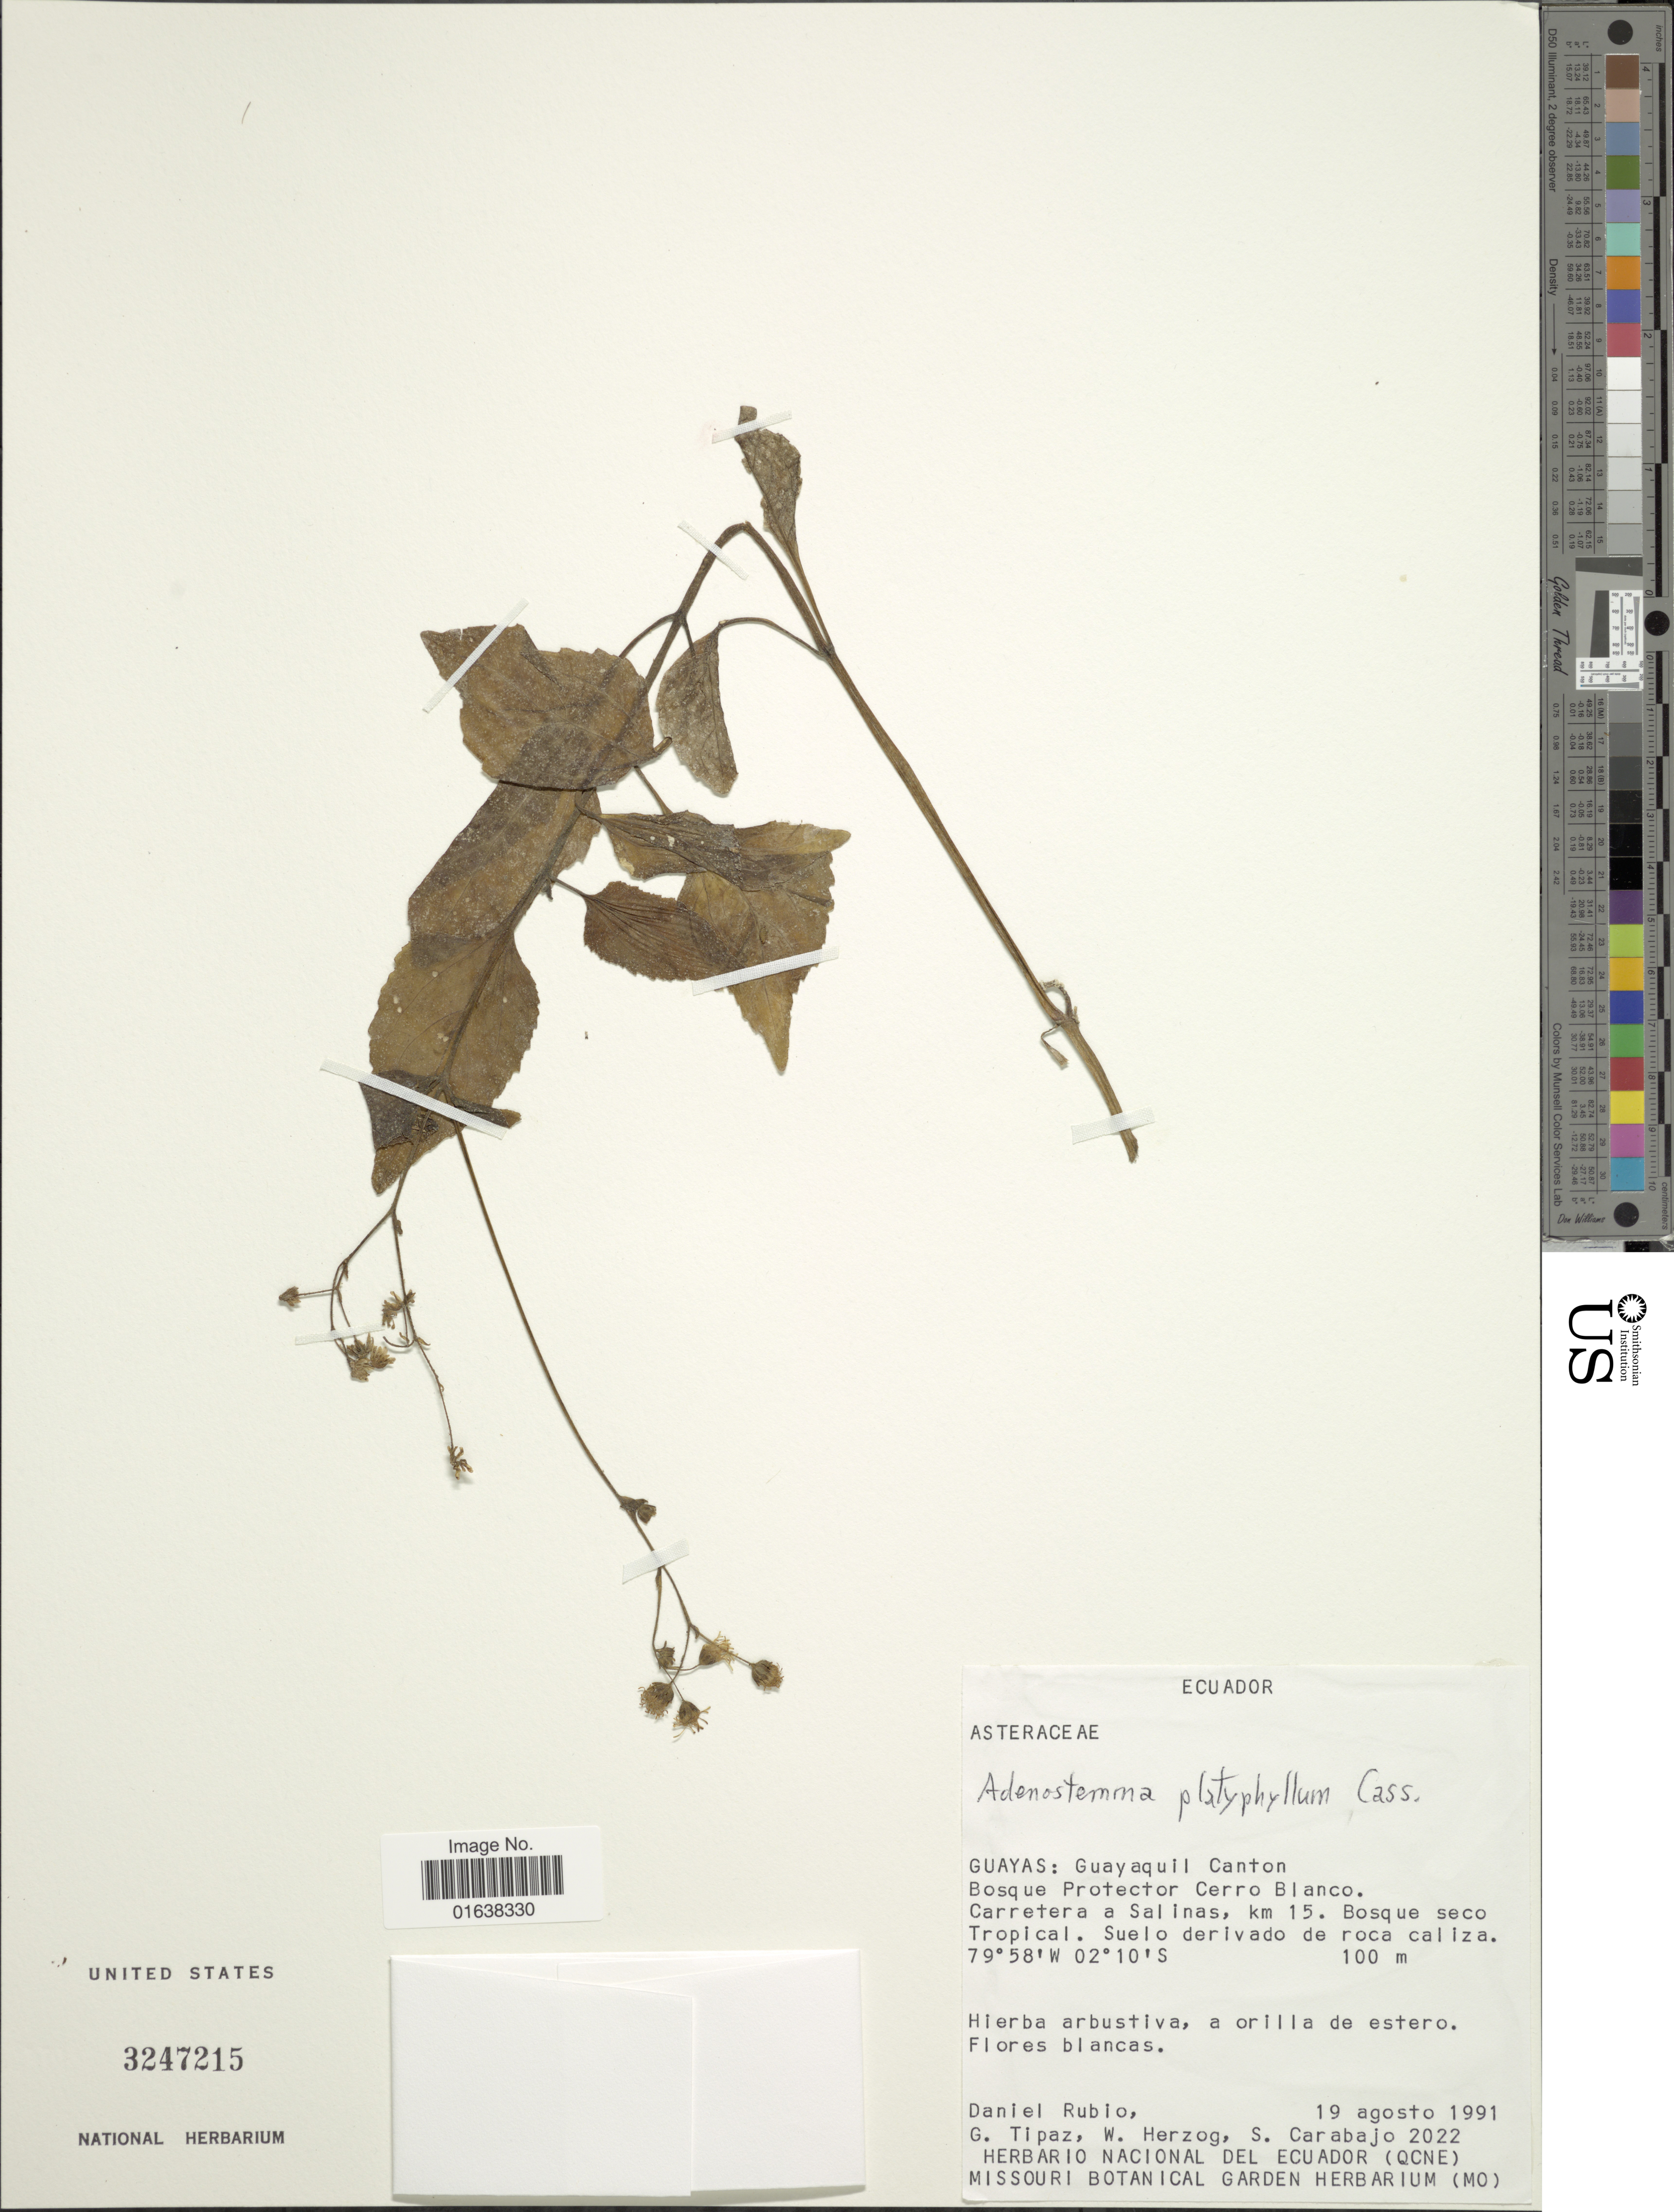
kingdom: Plantae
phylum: Tracheophyta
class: Magnoliopsida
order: Asterales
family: Asteraceae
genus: Adenostemma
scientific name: Adenostemma platyphyllum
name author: Cass.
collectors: D. Rubio, G. Tipaz, W. Herzog & S. Carabajo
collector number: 2022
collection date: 1991-08-19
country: Ecuador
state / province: Guayas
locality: Ecuador. Guayas: Guayaquil Canton. Bosque Protector Cerro Blanco. Carretera a Salinas, km 15. Bosque seco Tropical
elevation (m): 100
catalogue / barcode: US 3247215